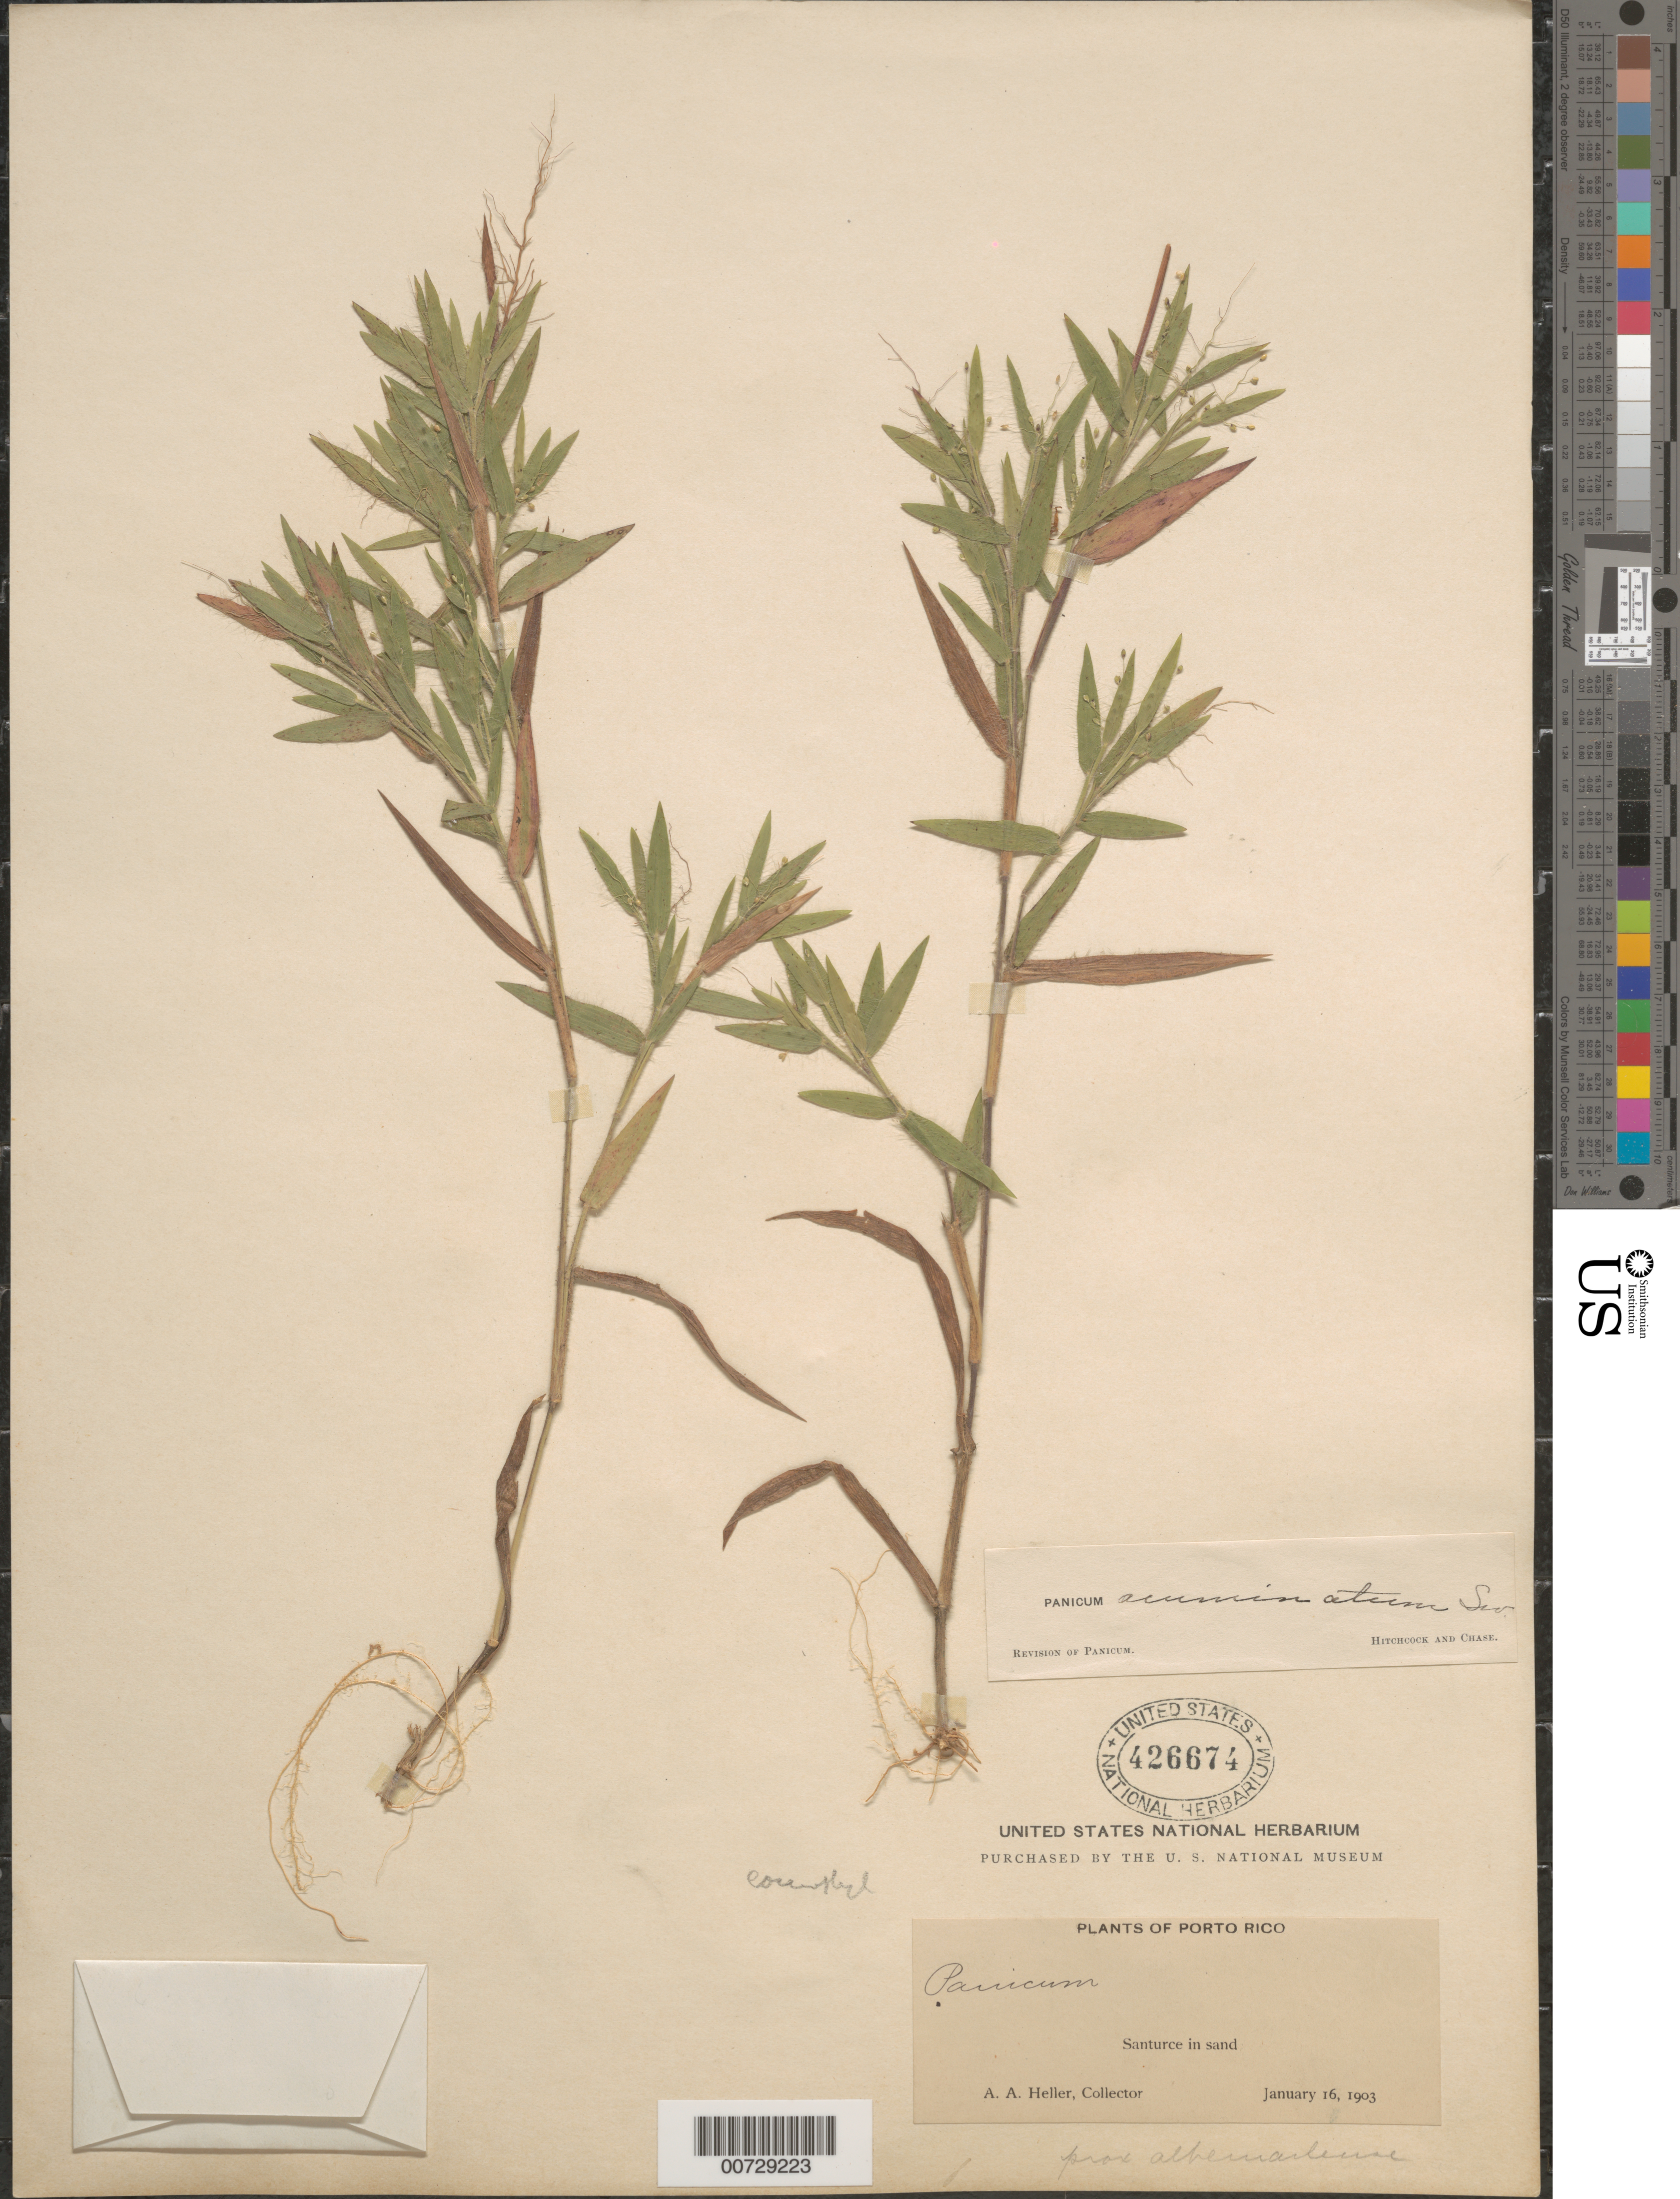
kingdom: Plantae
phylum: Tracheophyta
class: Liliopsida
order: Poales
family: Poaceae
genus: Dichanthelium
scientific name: Dichanthelium acuminatum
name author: (Sw.) Gould & C.A. Clark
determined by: Hitchcock, Albert S.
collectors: A. A. Heller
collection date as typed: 16 Jan 1903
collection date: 1903-01-16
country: Puerto Rico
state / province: San Juan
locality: Santurce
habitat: In sand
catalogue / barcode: US 426674